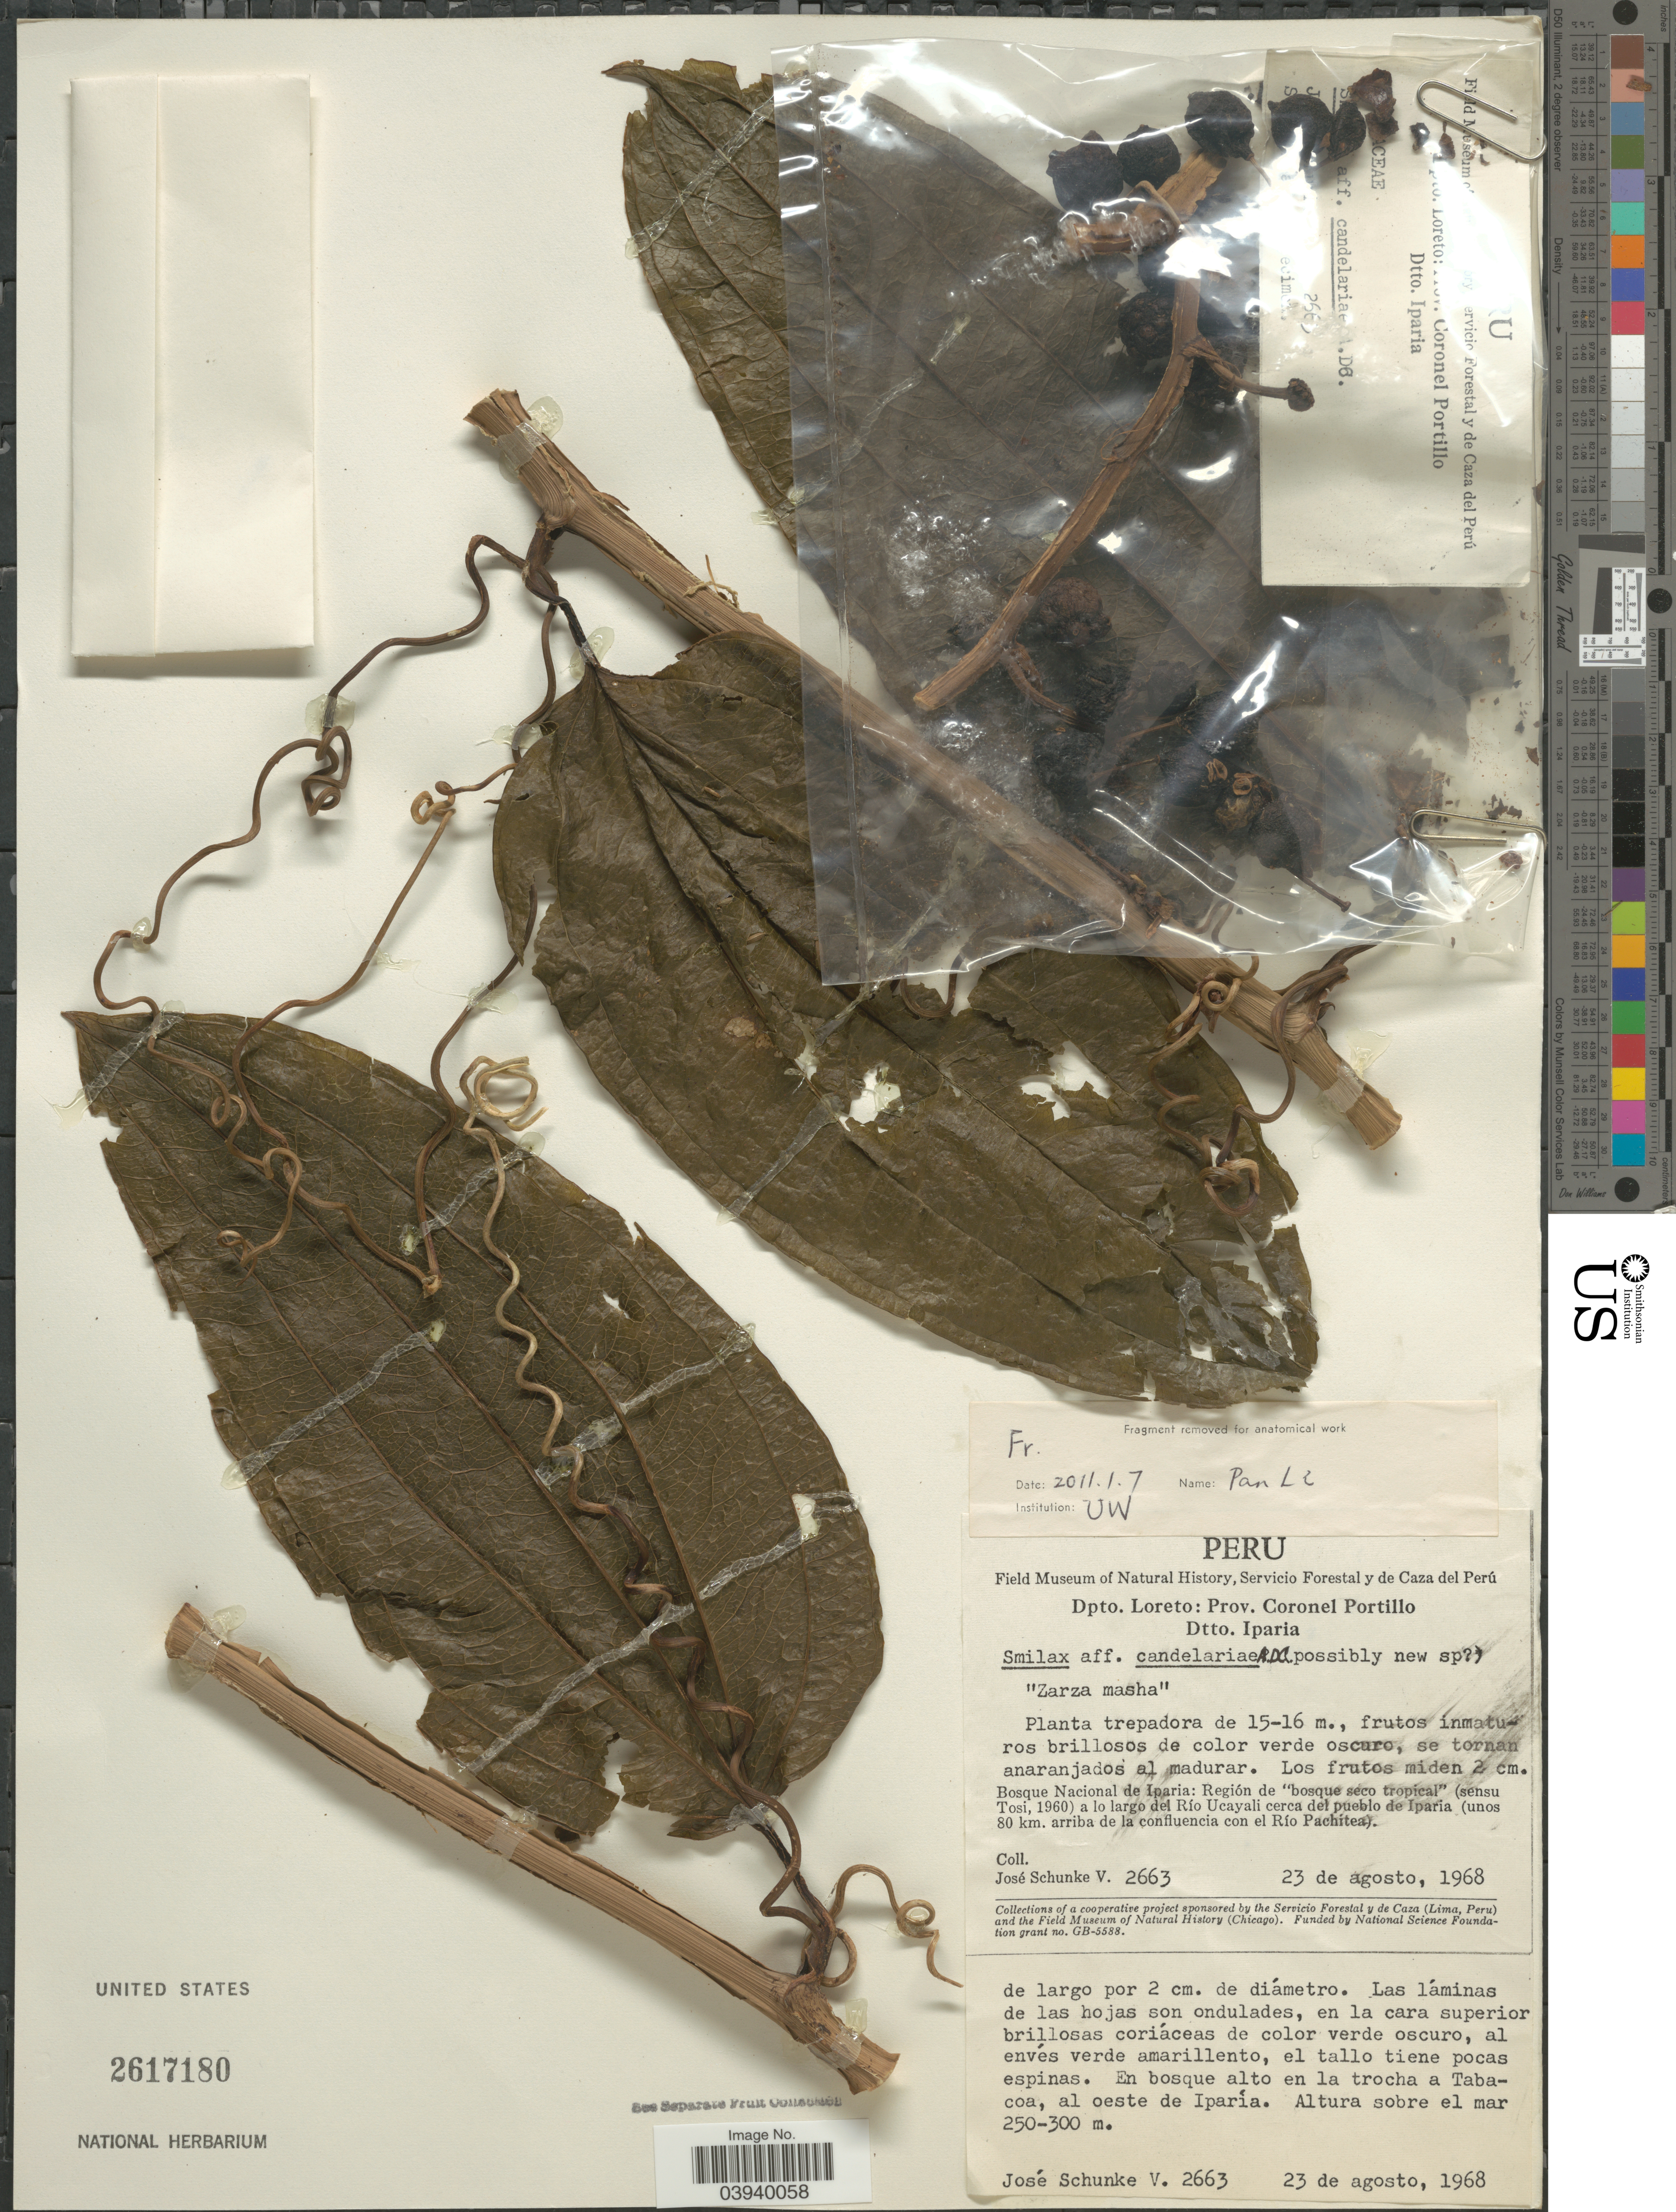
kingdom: Plantae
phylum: Tracheophyta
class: Liliopsida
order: Liliales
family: Smilacaceae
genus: Smilax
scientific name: Smilax candelariae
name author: A. DC.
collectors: J. Schunke Vigo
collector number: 2663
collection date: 1968-08-23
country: Peru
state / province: Loreto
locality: Dpto. Loreto: Prov. Coronel Portillo. Dtto. Iparia. Bosque Nacional de Iparia: Región de "bosque seco tropical" (sensu Tosi, 1960) a lo largo del Río Ucayali cerca del pueblo de Iparia (unos 80 km. arriba de la confluencia con el Río Pachitea). En bosque alto en la trocha a Tabacoa, al oest de Iparía.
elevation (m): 250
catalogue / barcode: US 2617180